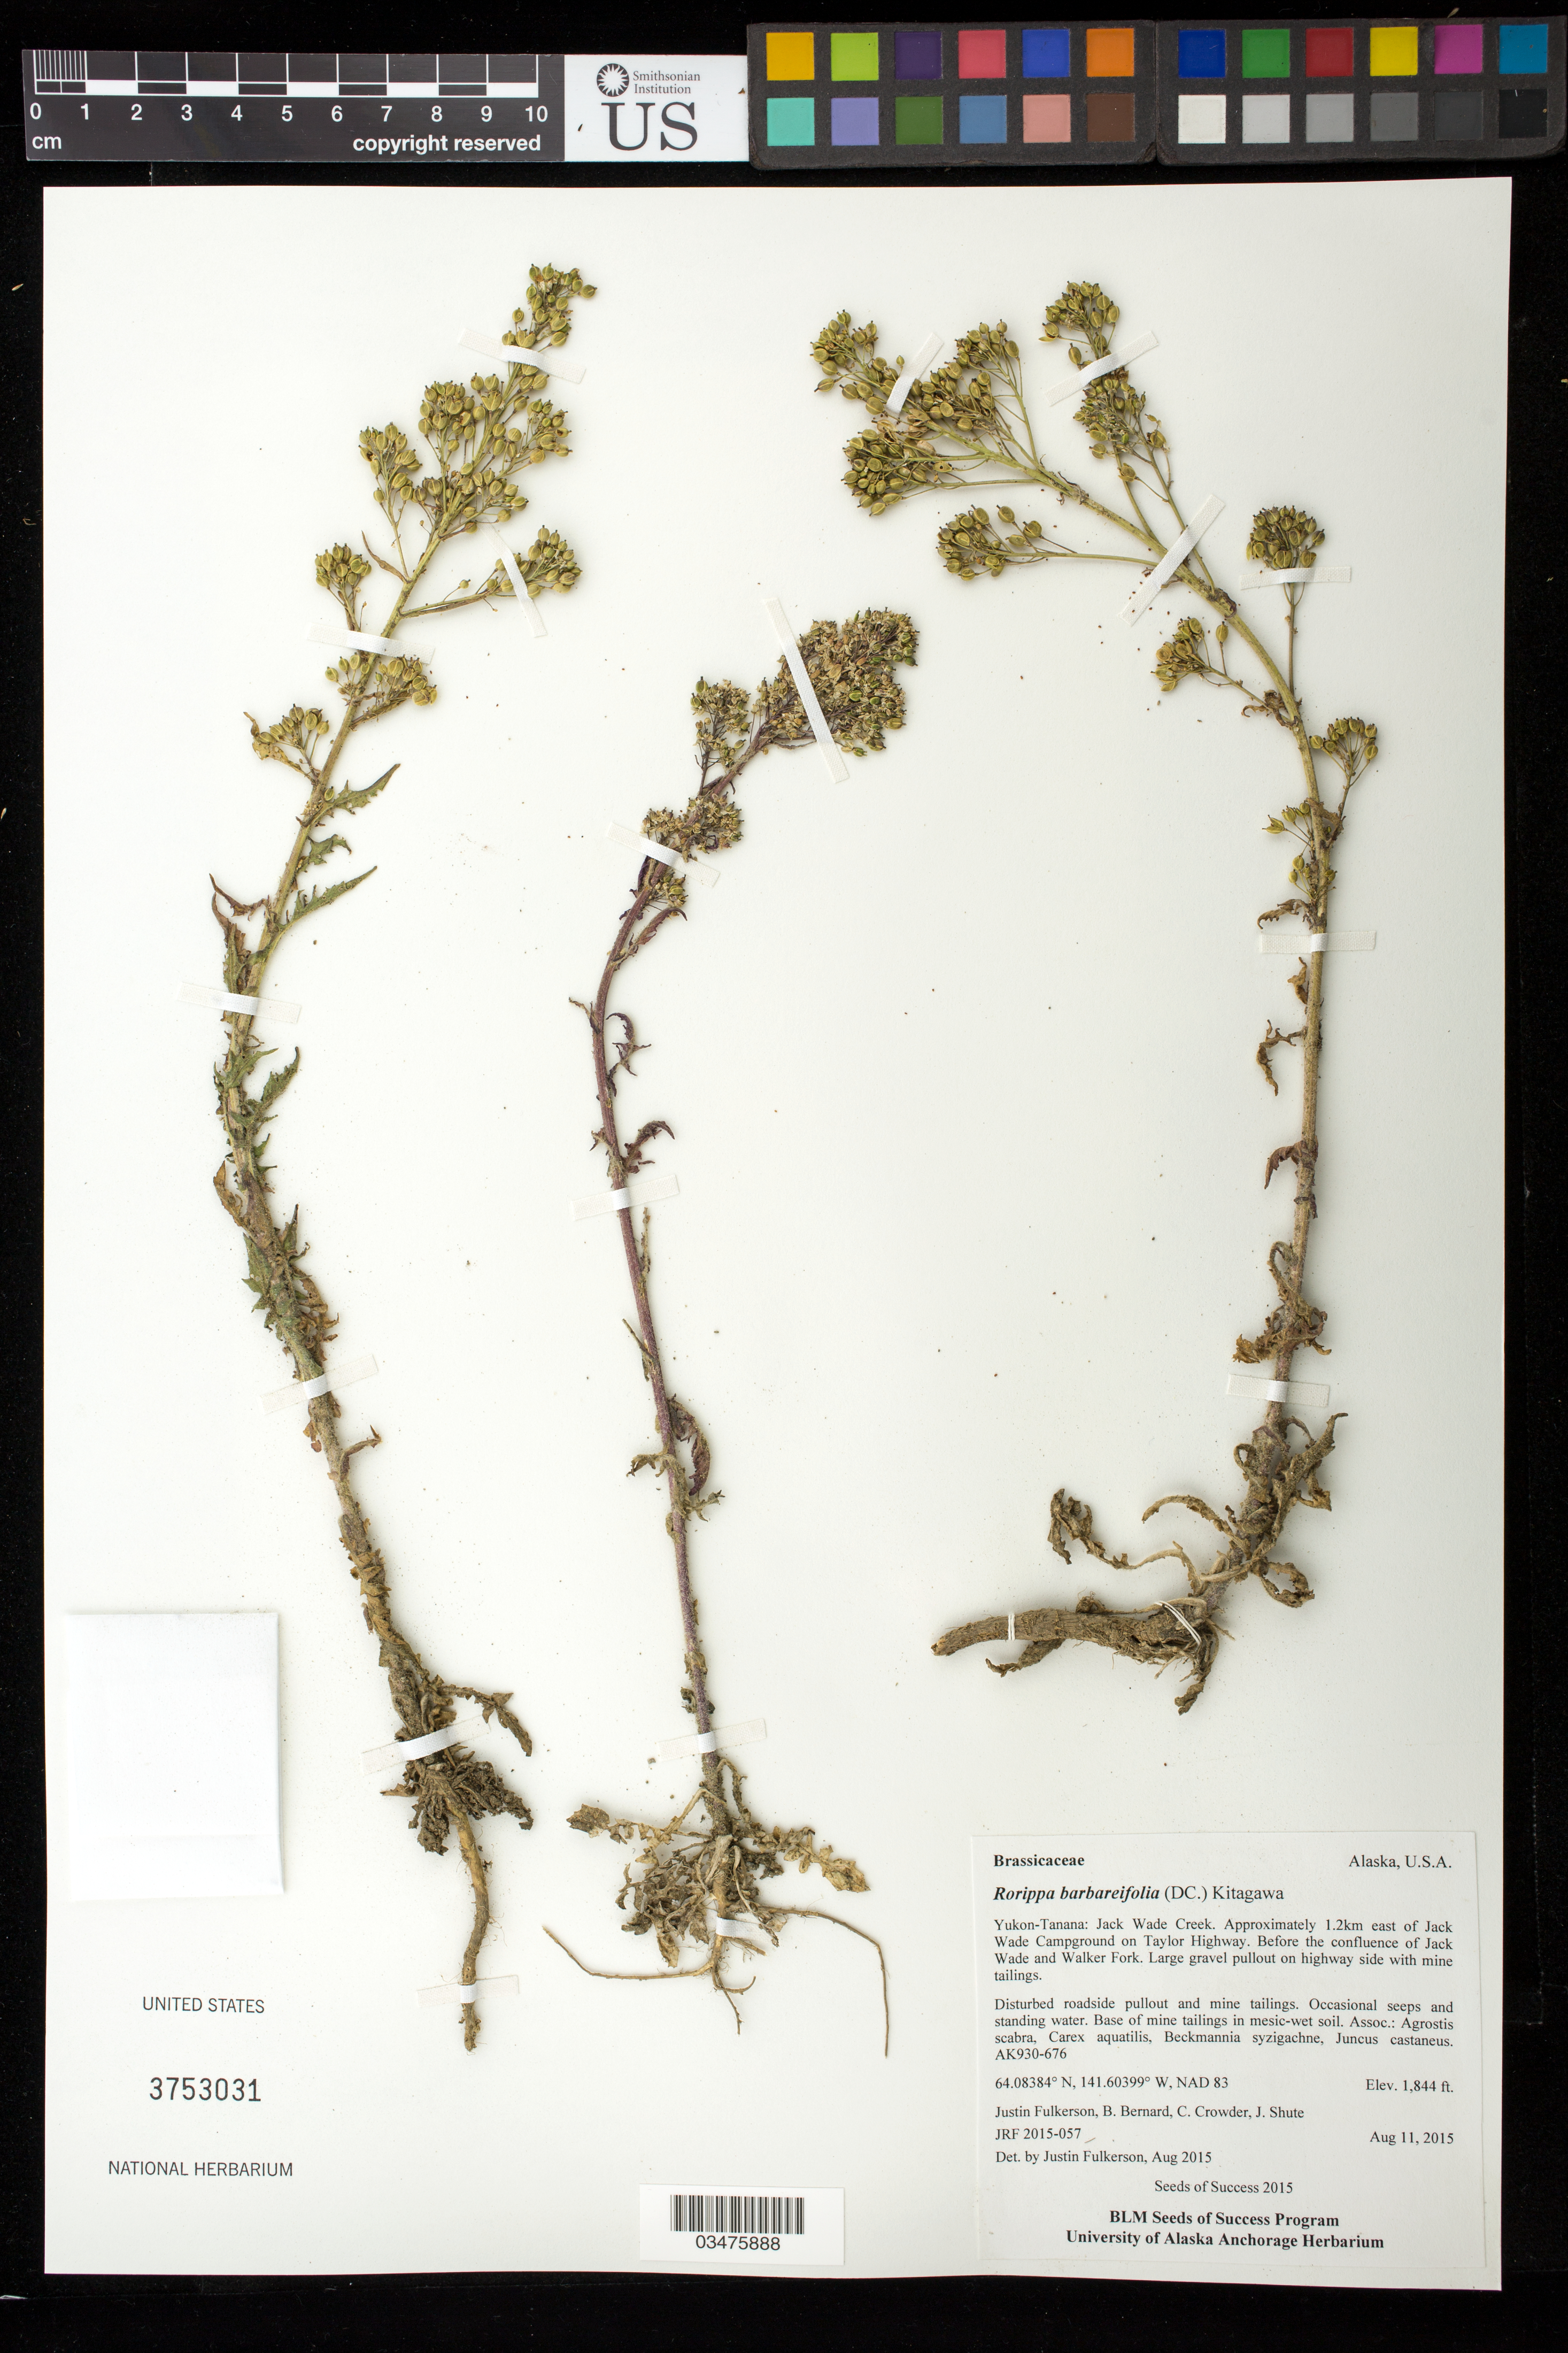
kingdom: Plantae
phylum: Tracheophyta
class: Magnoliopsida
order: Brassicales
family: Brassicaceae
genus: Rorippa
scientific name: Rorippa barbareifolia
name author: (DC.) Kitag.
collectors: J. Fulkerson, C. Crowder, J. Shute & B. Bernard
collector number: AK930-676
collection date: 2015-08-11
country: United States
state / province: Alaska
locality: Yukon-Tanana Uplands, Jack Wade Creek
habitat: Disturbed roadside pull out and tailings. Occasional seeps and standing water. Base of mine tailings in mesic-wet soil.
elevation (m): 562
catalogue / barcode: US 3753031